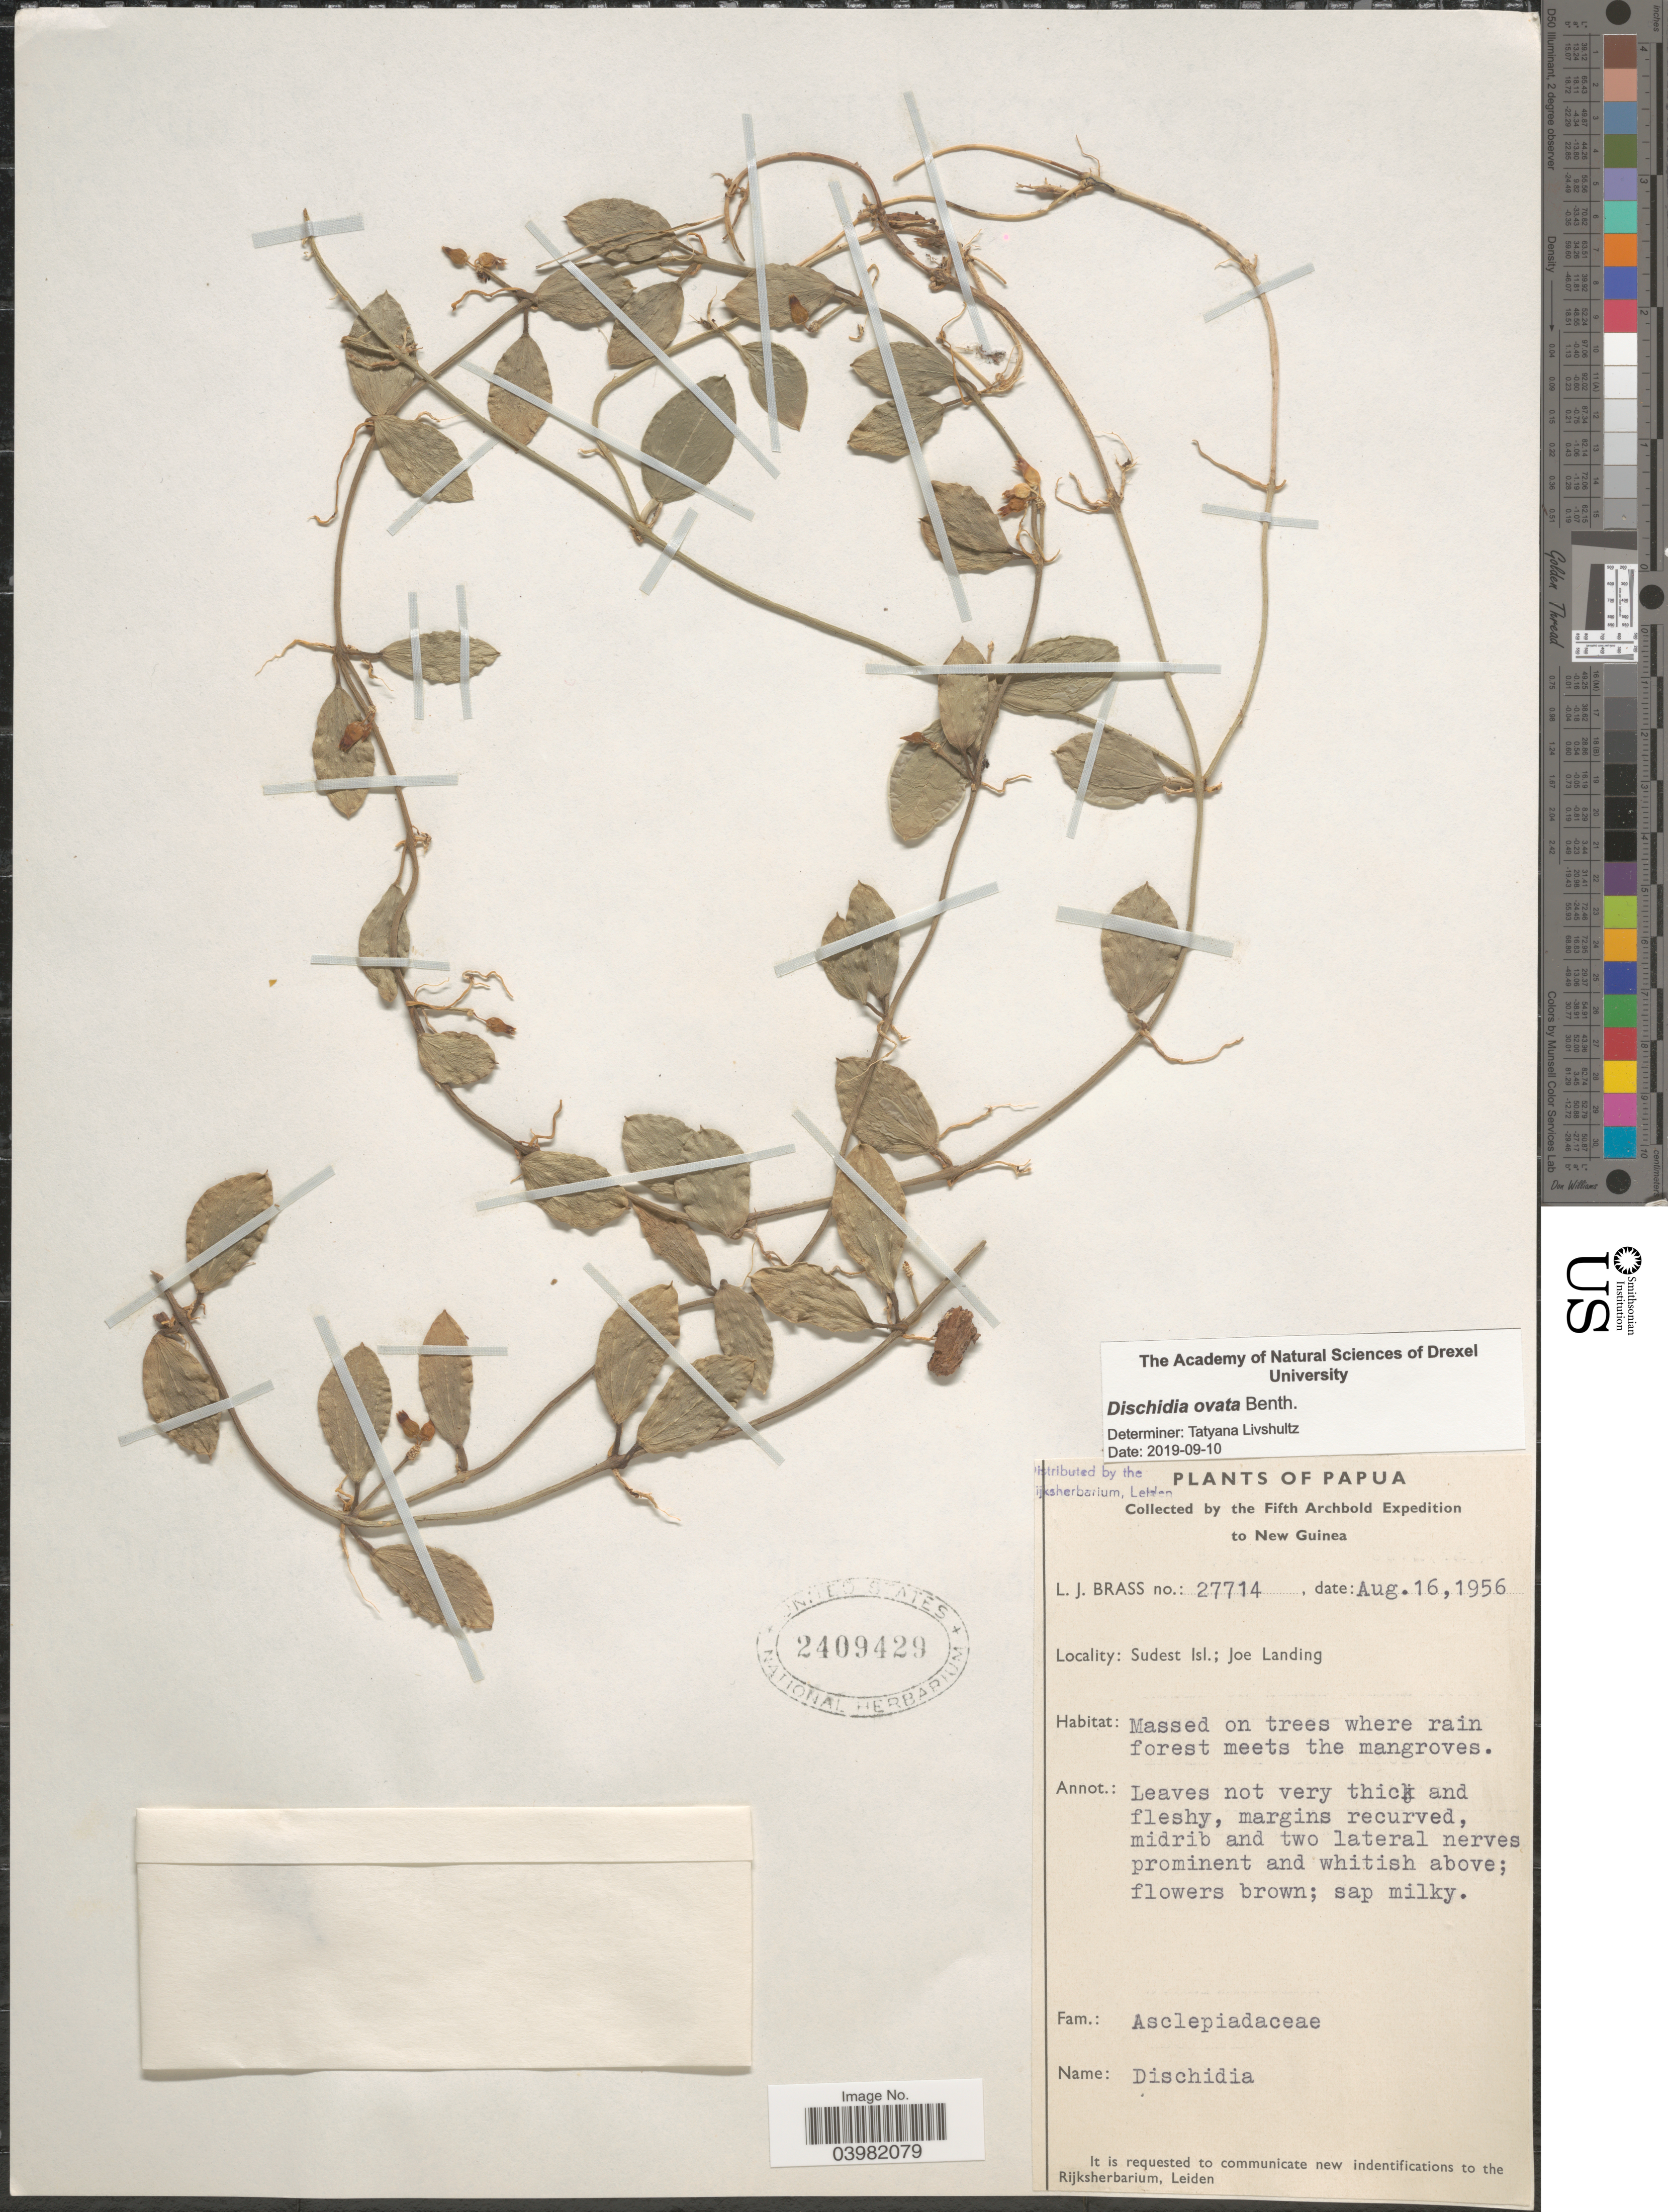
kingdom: Plantae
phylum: Tracheophyta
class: Magnoliopsida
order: Gentianales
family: Apocynaceae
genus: Dischidia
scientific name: Dischidia ovata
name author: Benth.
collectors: L. J. Brass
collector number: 27714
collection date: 1956-08-16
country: Papua New Guinea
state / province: Milne Bay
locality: Papua. New Guinea. Sudest Isl.; Joe Landing.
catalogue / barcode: US 2409429